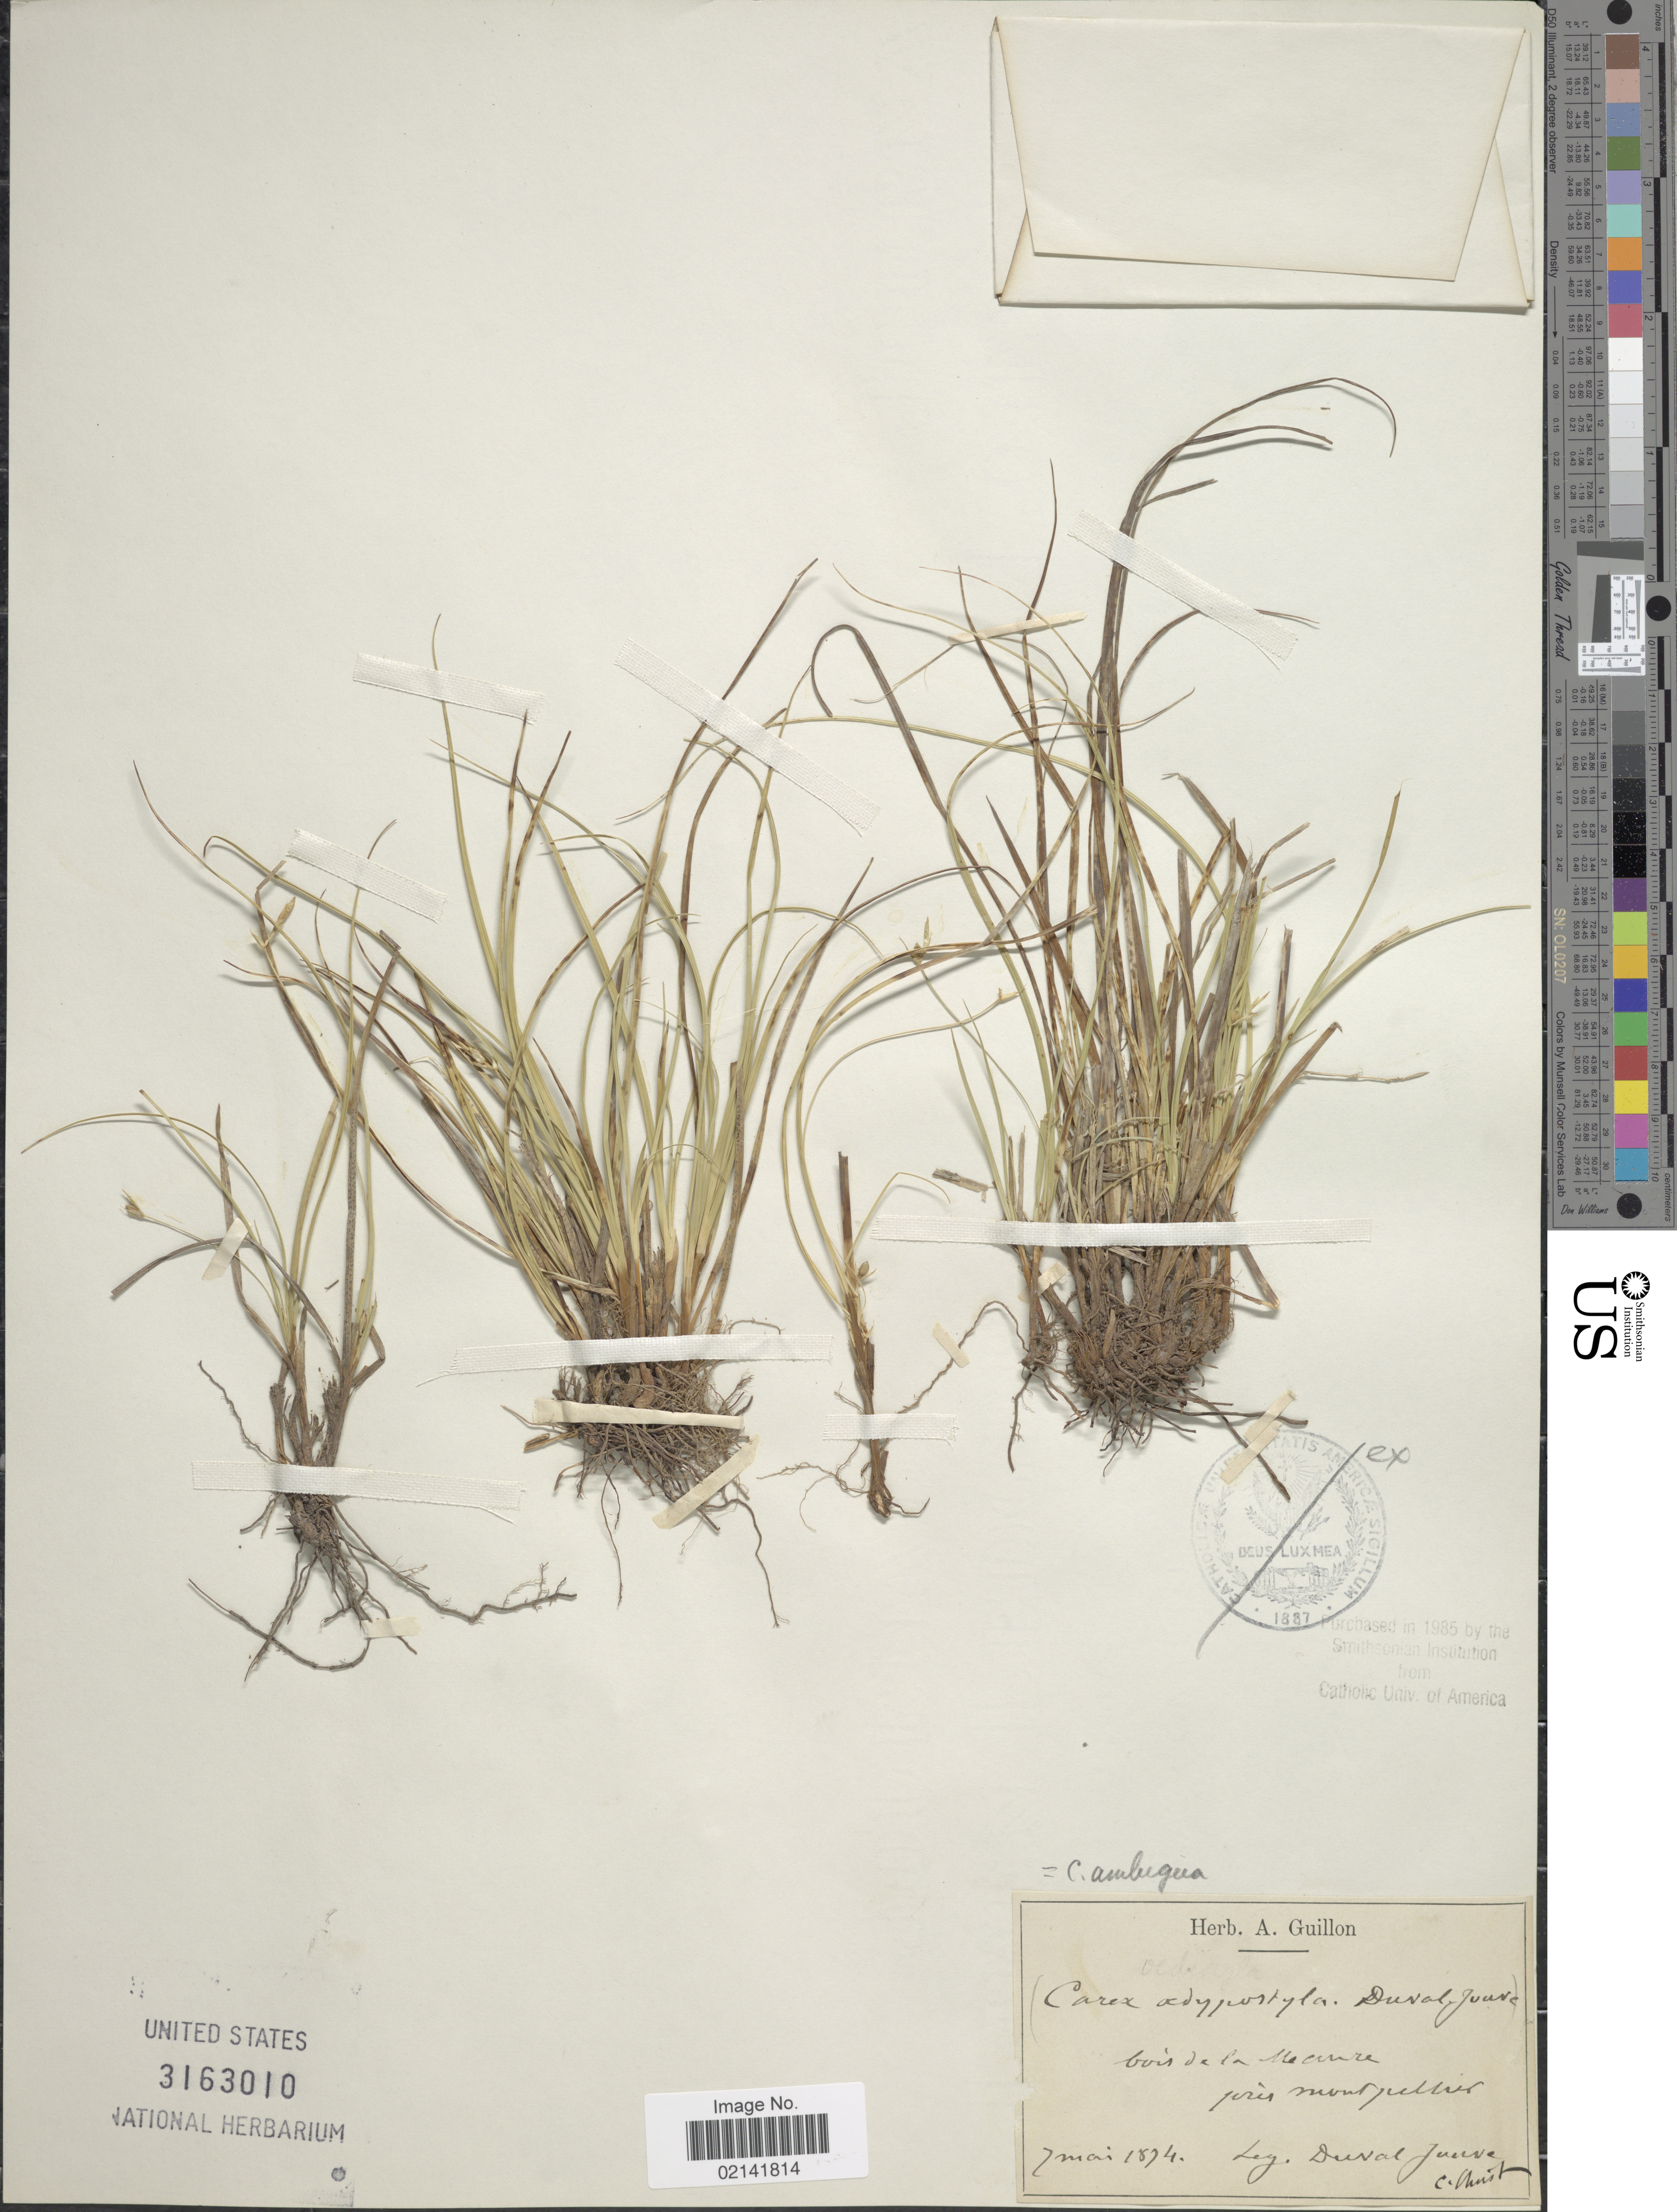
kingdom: Plantae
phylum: Tracheophyta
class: Liliopsida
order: Poales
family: Cyperaceae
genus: Carex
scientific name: Carex oedipostyla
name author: Duval-Jouve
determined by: Strong, Mark T., (BOT), Smithsonian Institution - National Museum of Natural History (UNITED STATES)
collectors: J. Duval-Jouve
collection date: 1874-05-07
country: France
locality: Bois de la Macunre [interpreted]. pres Montpellier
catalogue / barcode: US 3163010